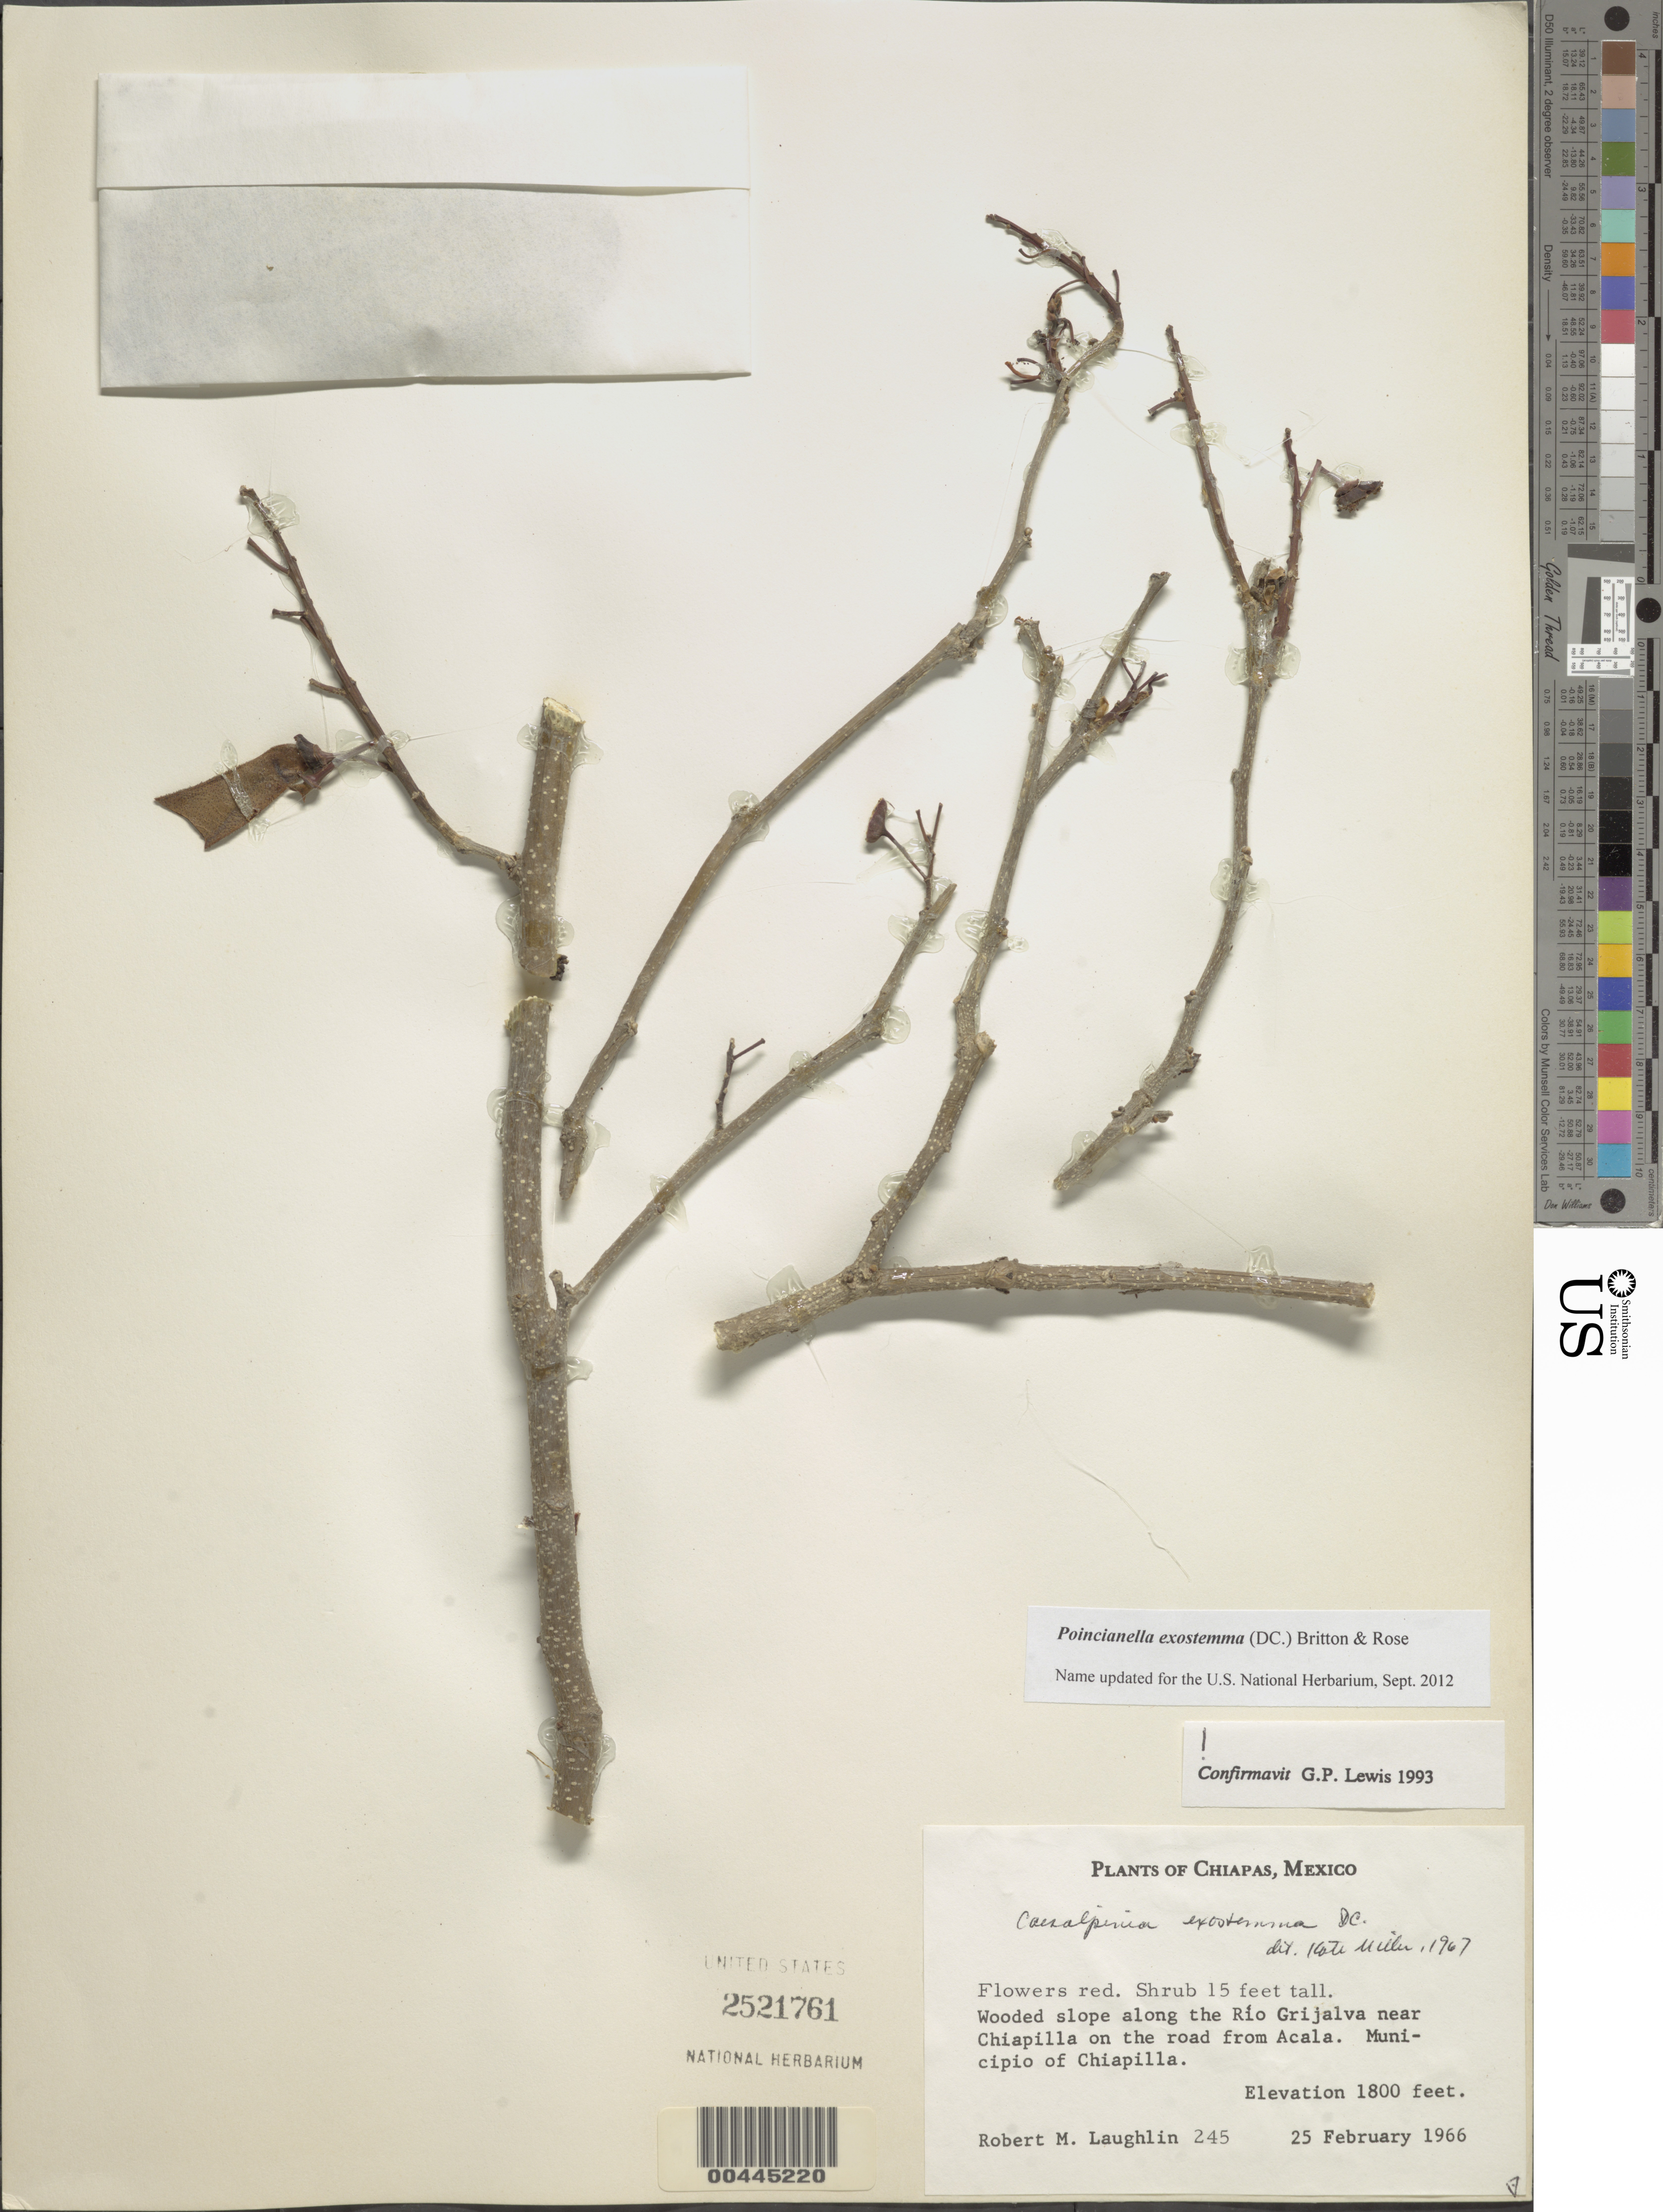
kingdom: Plantae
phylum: Tracheophyta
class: Magnoliopsida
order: Fabales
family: Fabaceae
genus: Erythrostemon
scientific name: Erythrostemon exostemma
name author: (Moc. & Sessé ex DC.) Gagnon & G.P. Lewis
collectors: R. M. Laughlin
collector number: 245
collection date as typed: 25 Feb 1966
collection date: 1966-02-25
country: Mexico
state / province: Chiapas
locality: Rio Grijalva near Chiapilla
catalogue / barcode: US 2521761